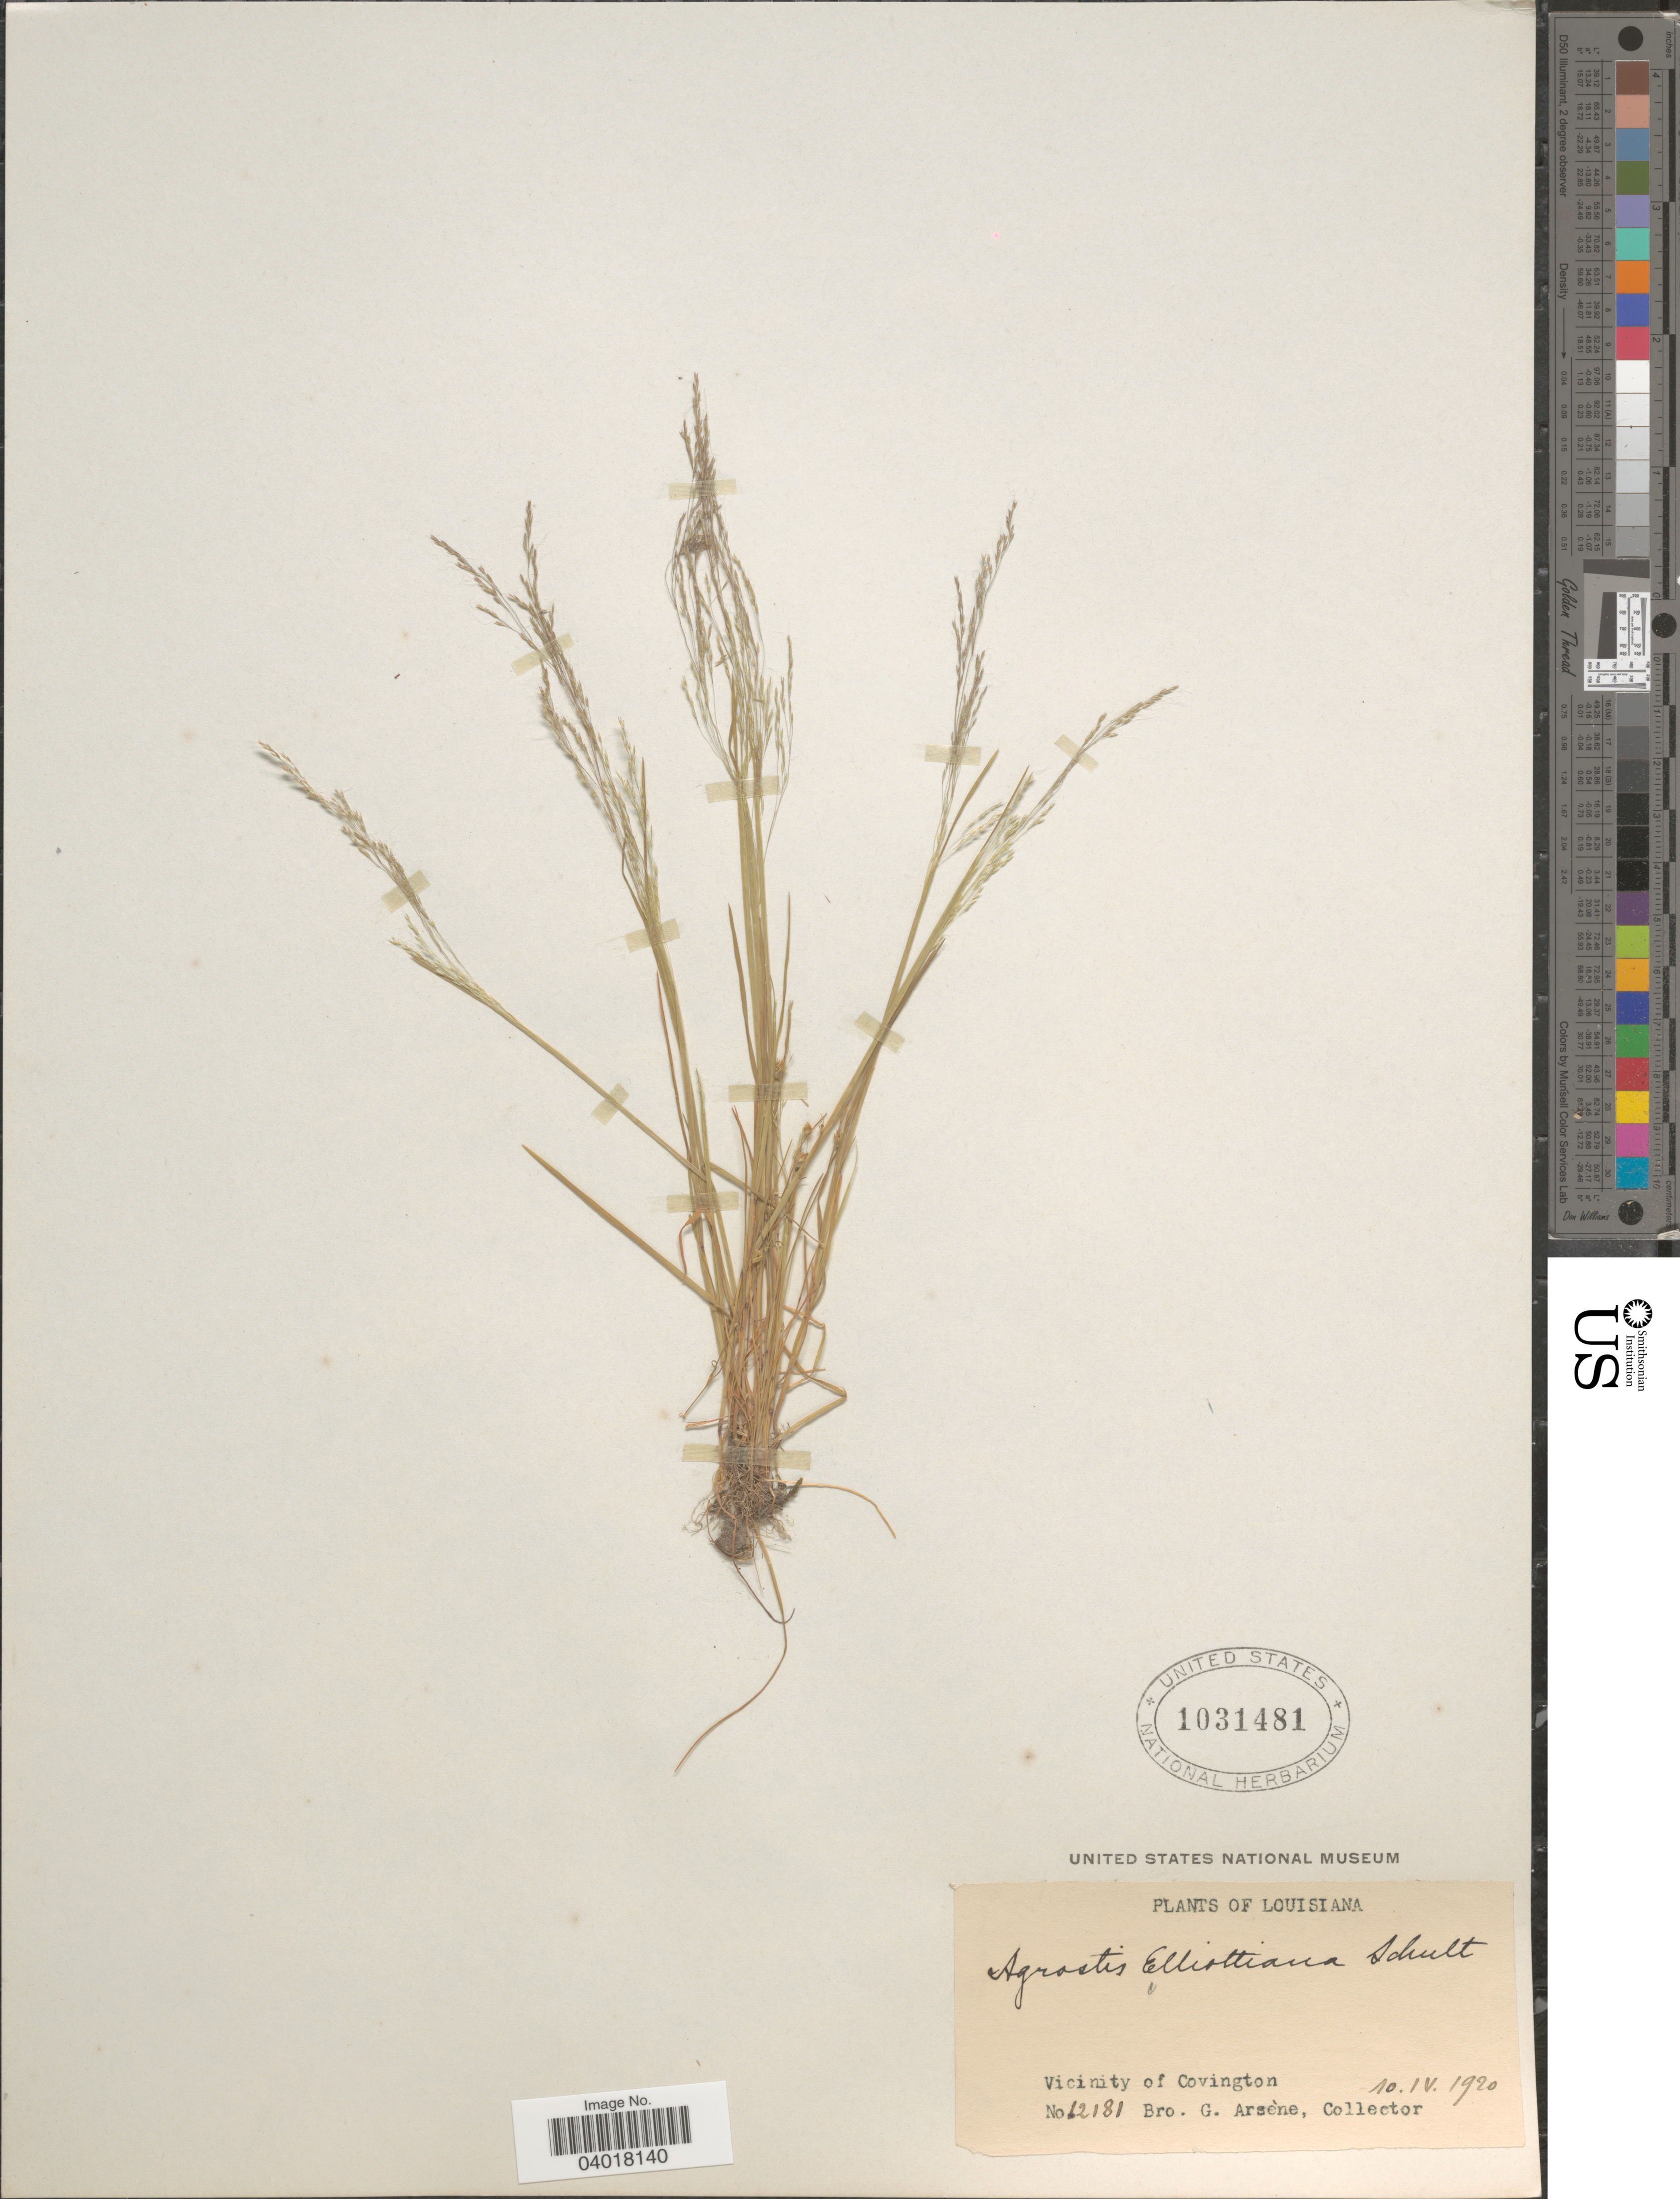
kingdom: Plantae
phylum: Tracheophyta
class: Liliopsida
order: Poales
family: Poaceae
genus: Agrostis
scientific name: Agrostis elliottiana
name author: Schult.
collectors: Bro. G. Arsène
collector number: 12181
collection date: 1920-04-10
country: United States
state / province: Louisiana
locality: Vicinity of Covington.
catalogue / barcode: US 1031481